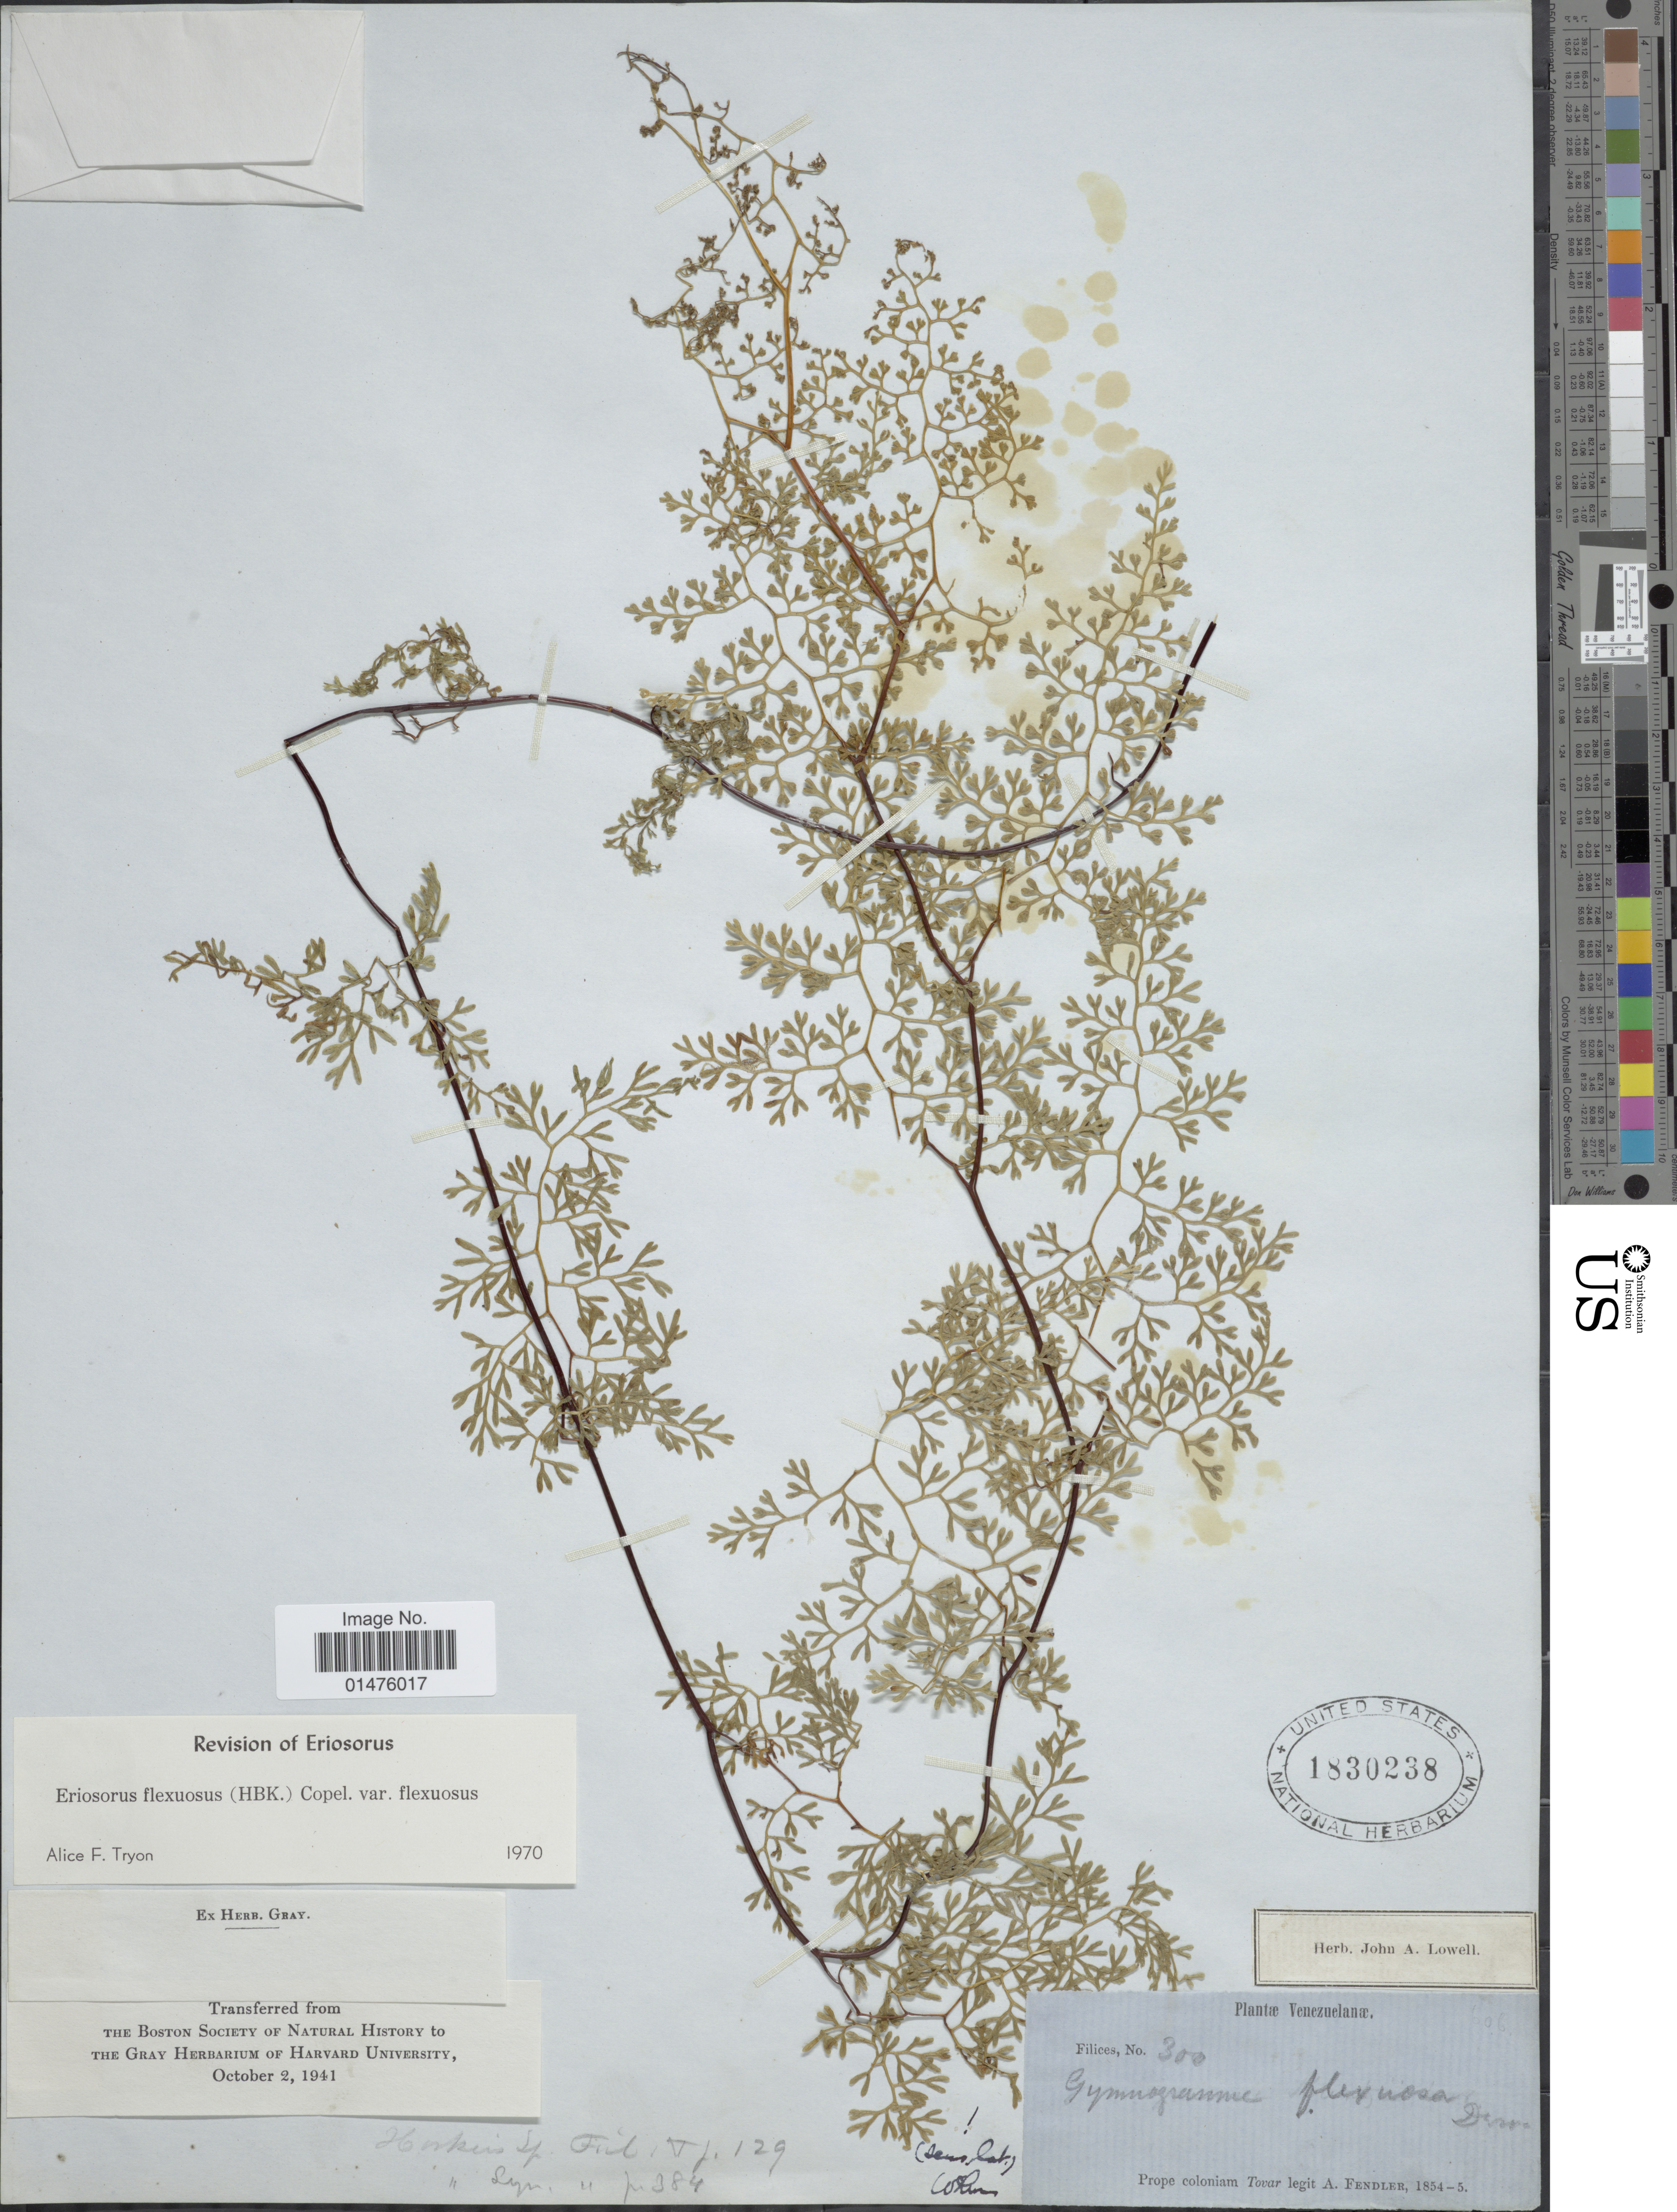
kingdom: Plantae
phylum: Tracheophyta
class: Polypodiopsida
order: Polypodiales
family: Pteridaceae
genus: Jamesonia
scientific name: Jamesonia flexuosa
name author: (Humb. & Bonpl.) Christenh.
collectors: A. Fendler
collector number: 300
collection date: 1854/1855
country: Venezuela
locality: Prope coloniam Tovar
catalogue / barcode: US 1830238